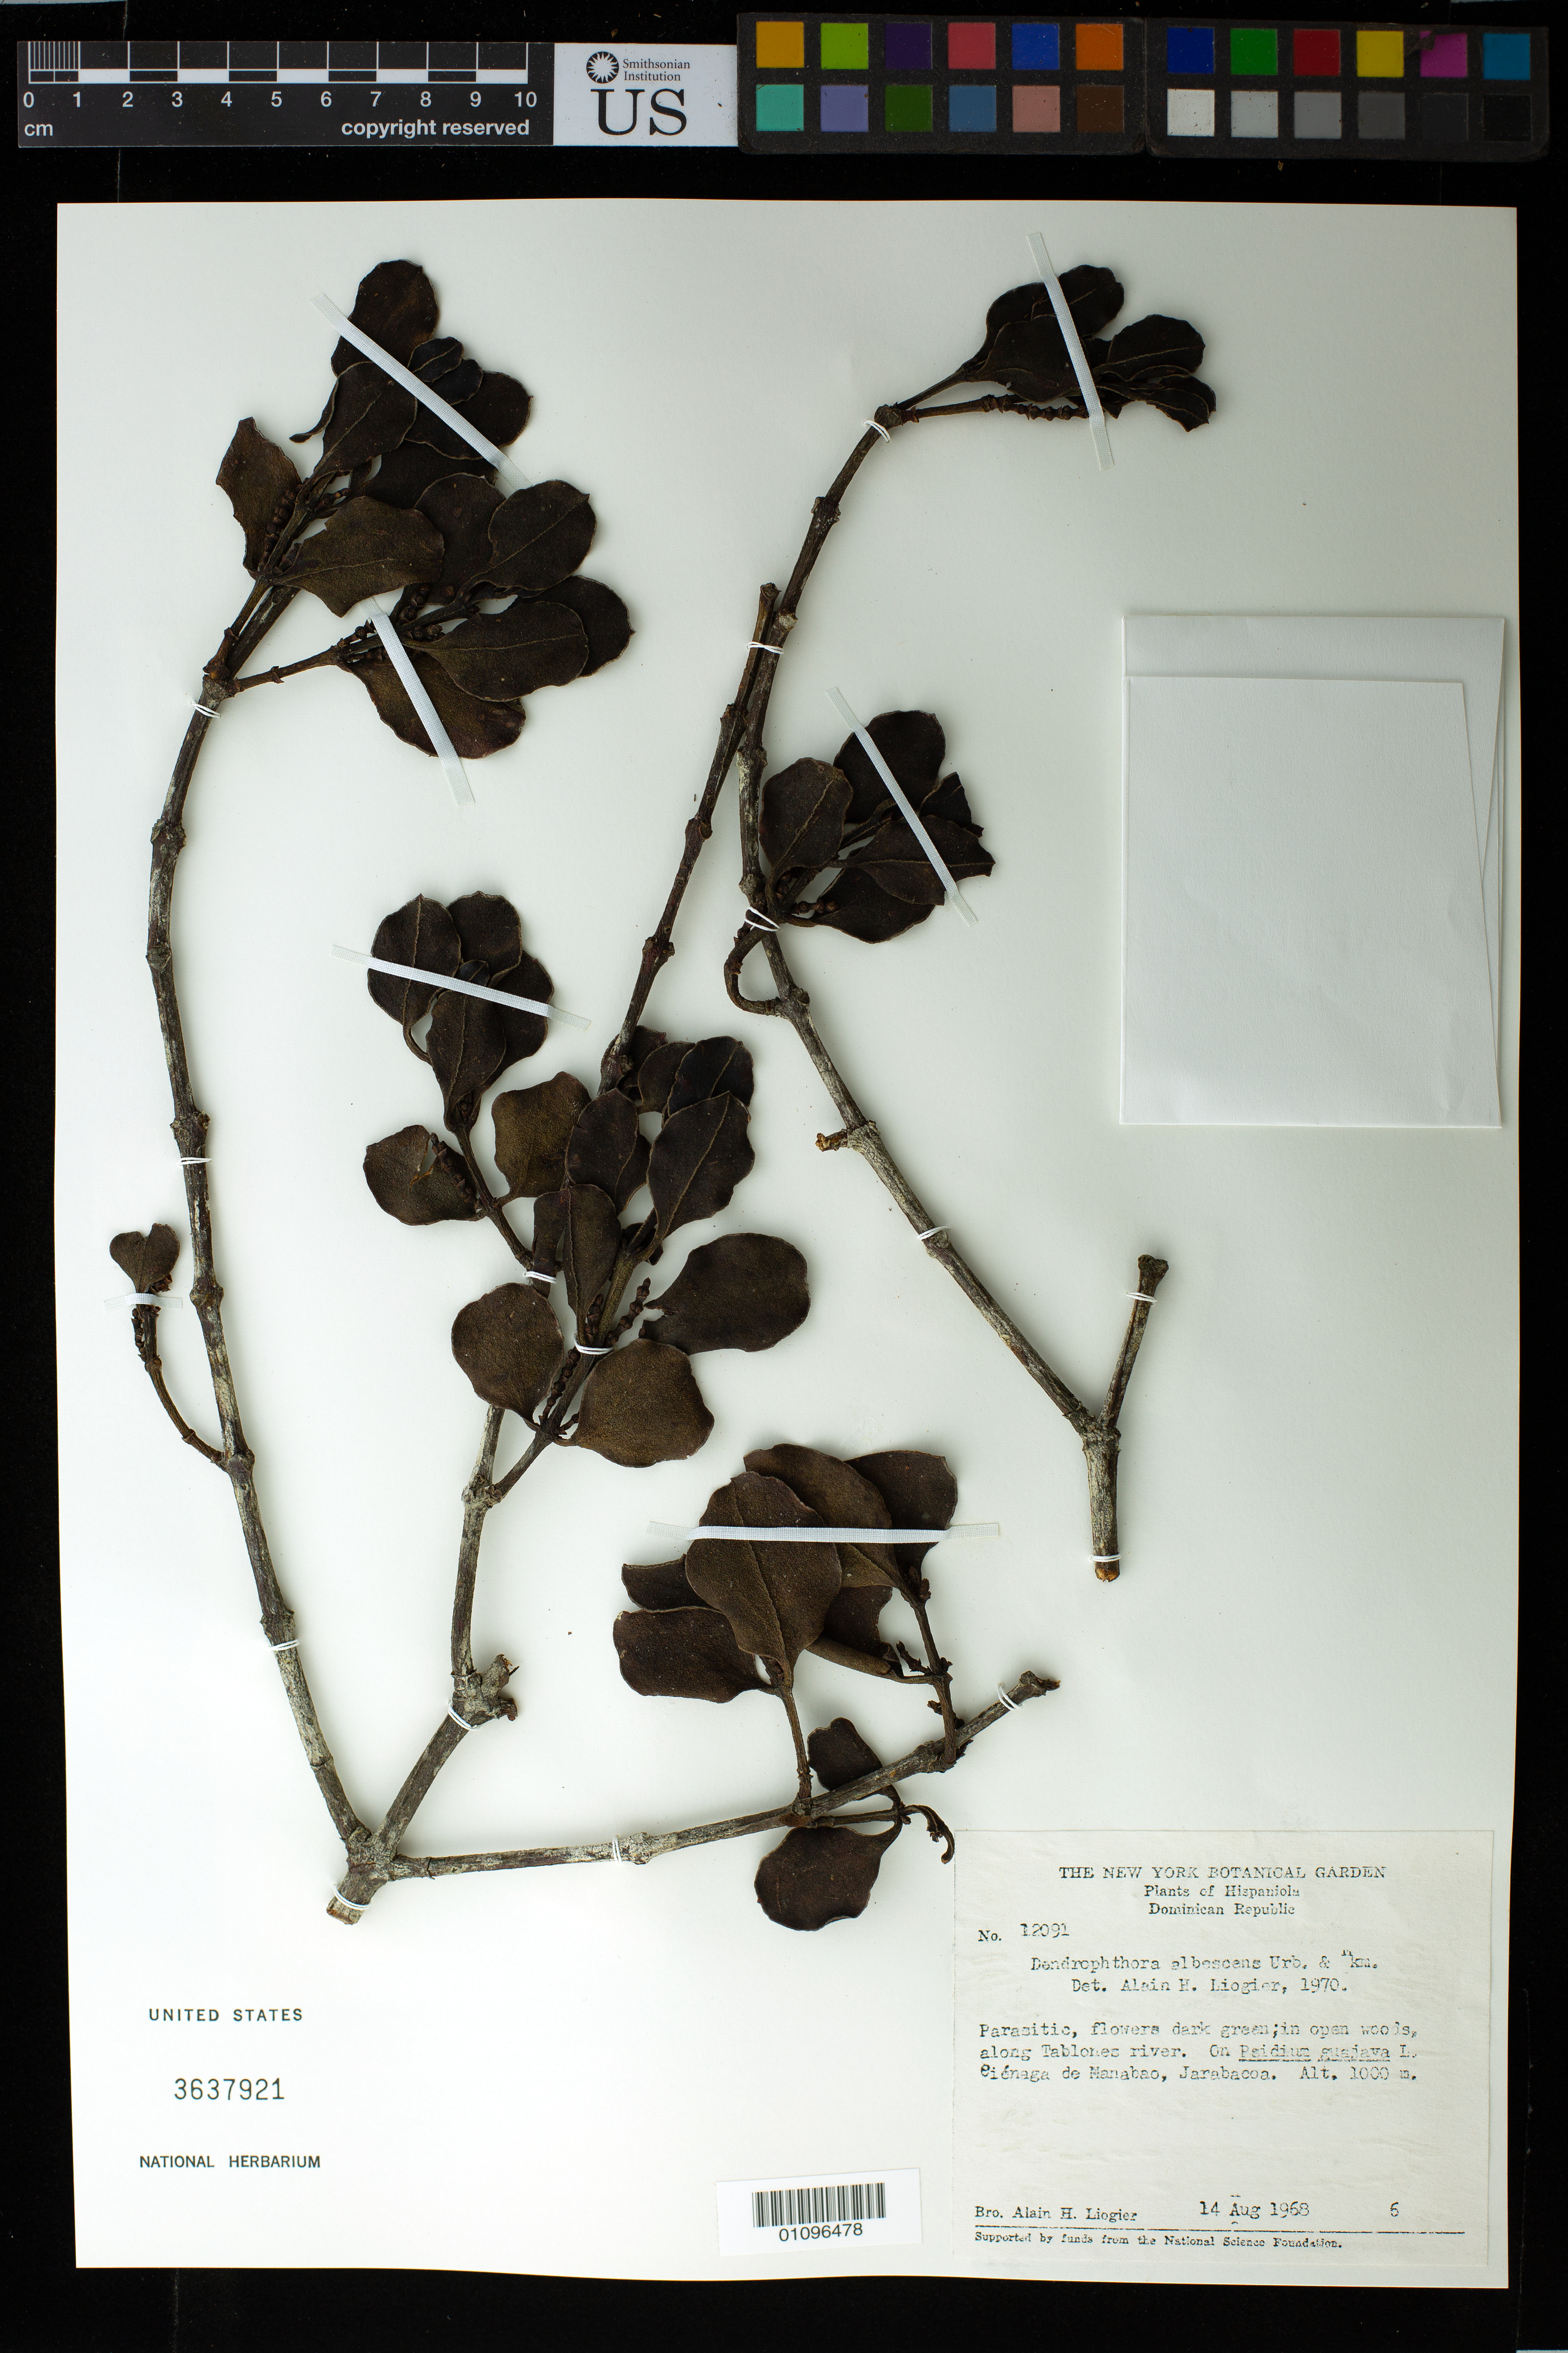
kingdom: Plantae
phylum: Tracheophyta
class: Magnoliopsida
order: Santalales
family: Viscaceae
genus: Dendrophthora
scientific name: Dendrophthora tetrastachya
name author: (C. Wright ex Griseb.) Urb.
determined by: Caraballo-Ortiz, Marcos A., (MISS), University of Mississippi (UNITED STATES)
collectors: A. H. Liogier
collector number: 12091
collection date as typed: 14 Aug 1968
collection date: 1968-08-14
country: Dominican Republic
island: Hispaniola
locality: Jarabacoa, Ciénaga de Manabao, along Tablones River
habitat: Open woods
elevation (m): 1000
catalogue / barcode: US 3637921